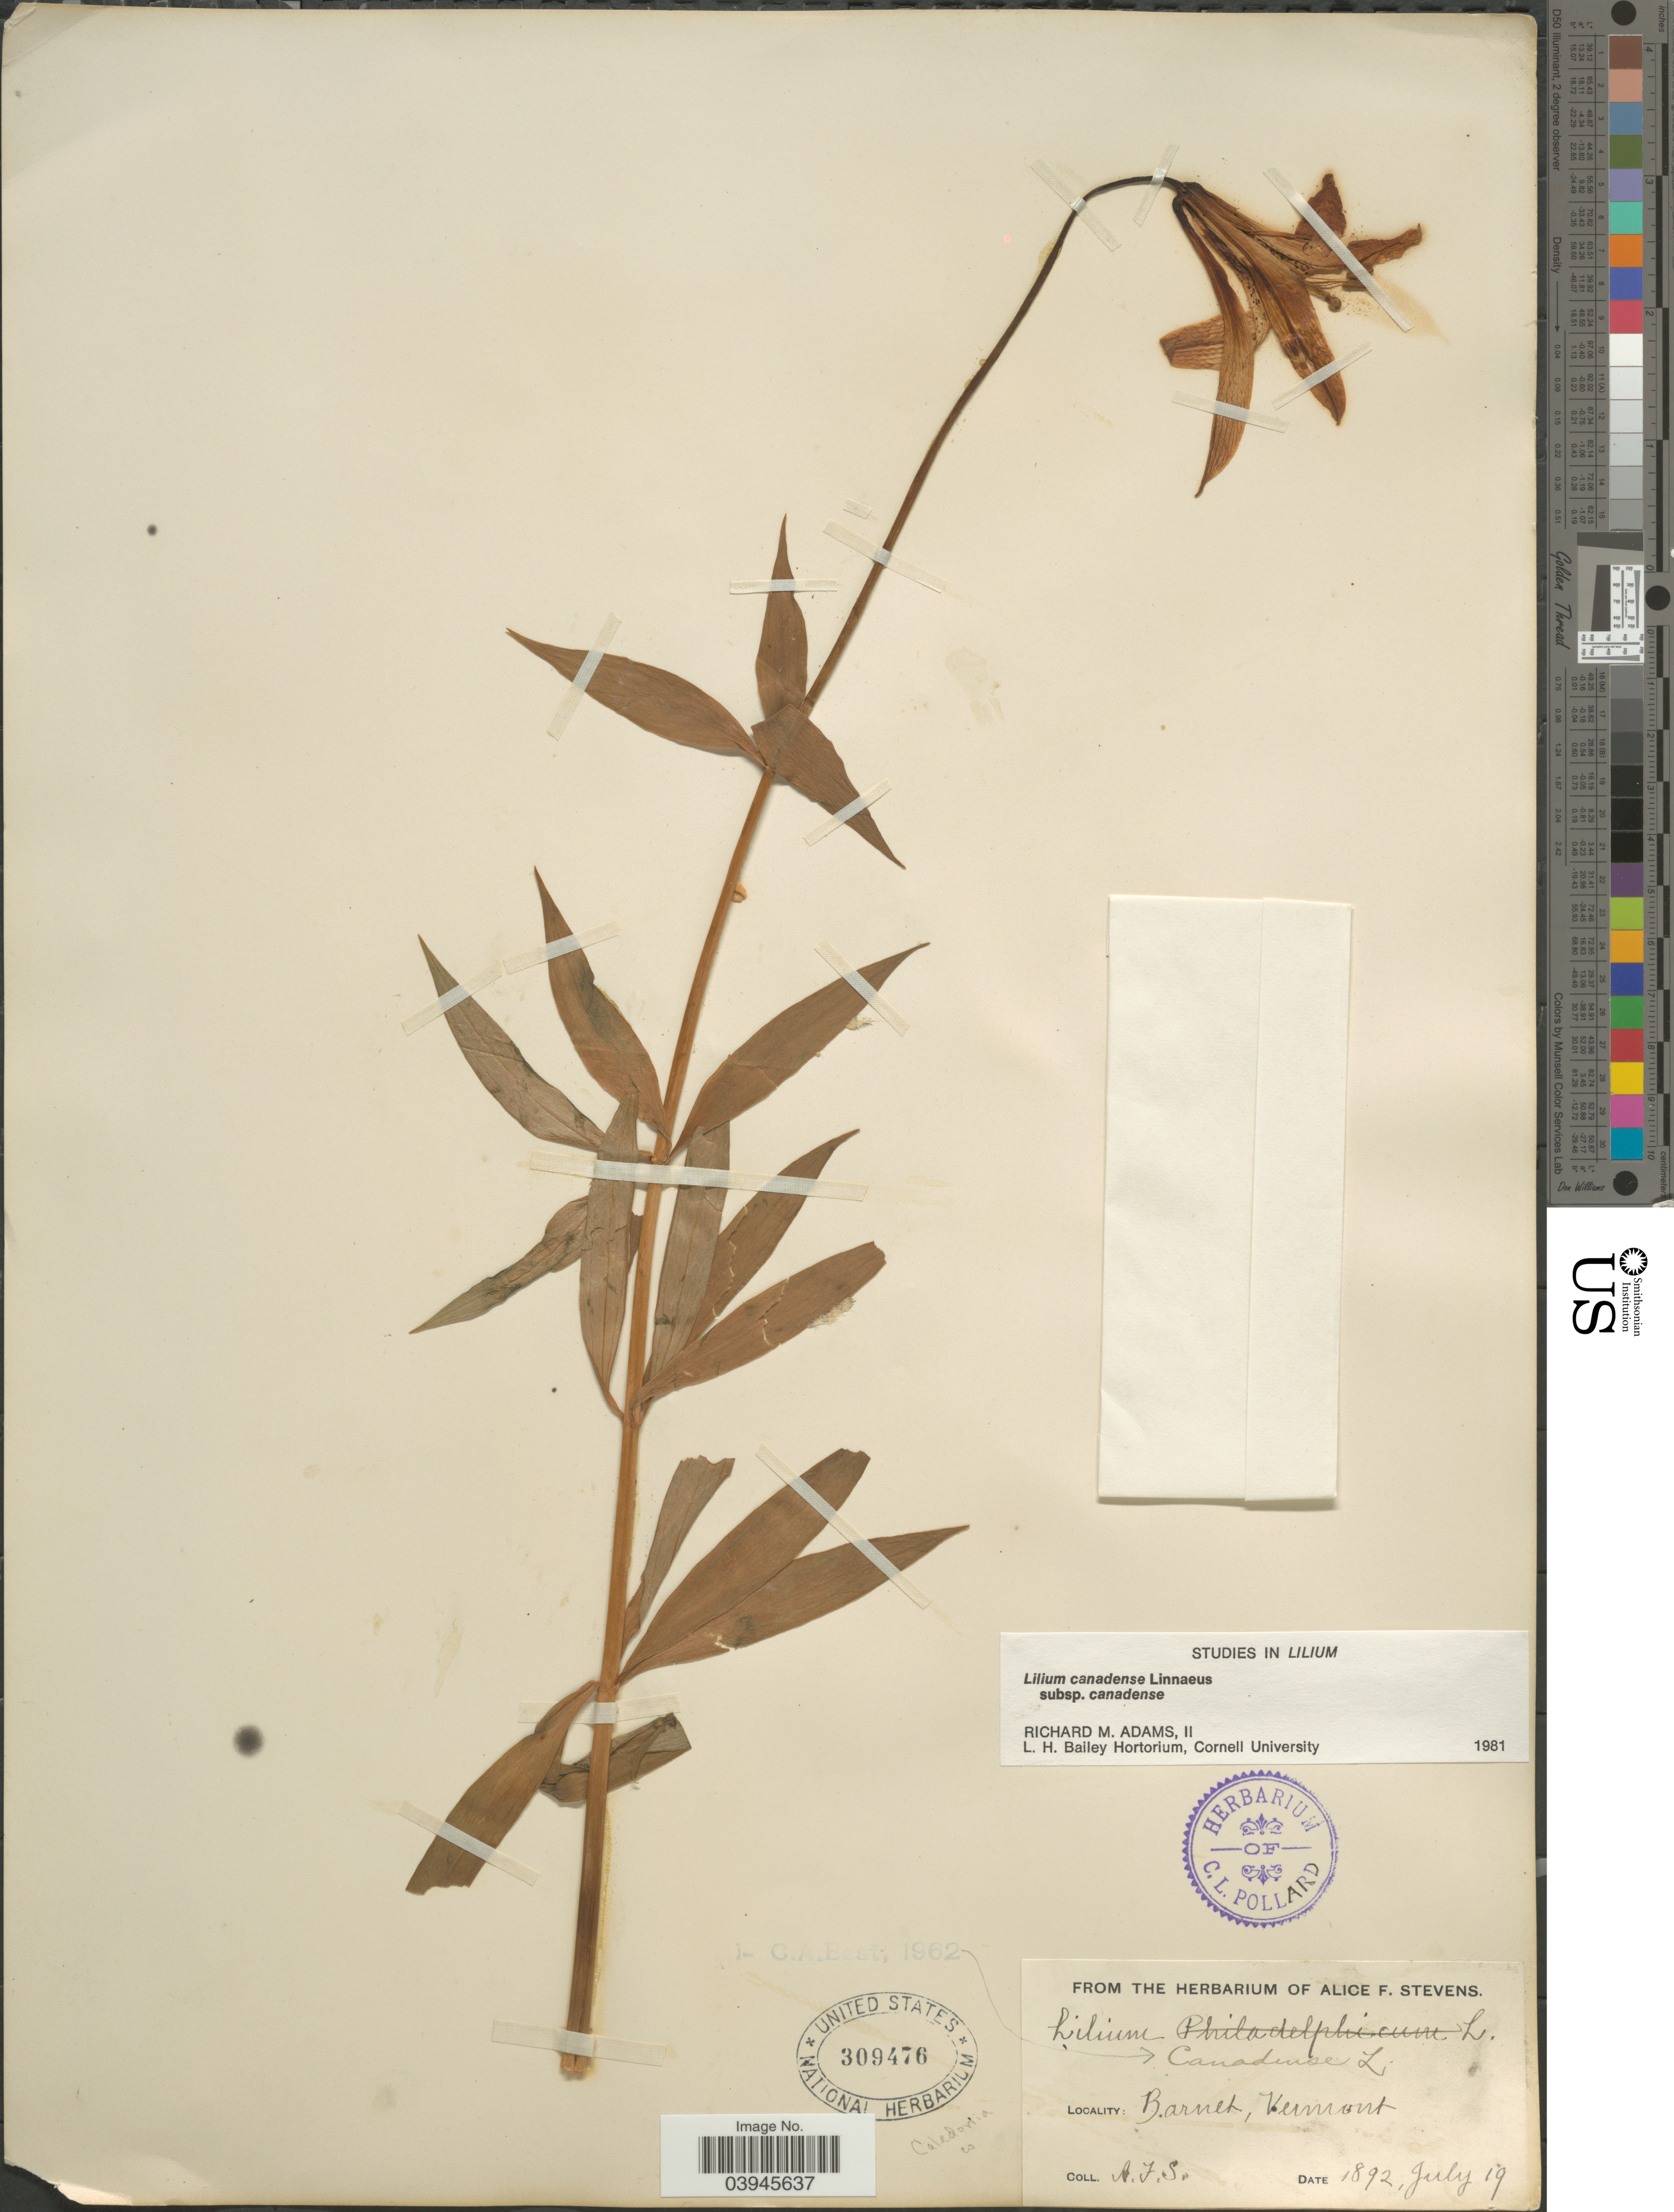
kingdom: Plantae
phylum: Tracheophyta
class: Liliopsida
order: Liliales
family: Liliaceae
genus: Lilium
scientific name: Lilium canadense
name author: L.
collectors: A. Stevens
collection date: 1892-07-19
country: United States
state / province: Vermont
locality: Barnet, Caledonia Co.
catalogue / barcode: US 309476